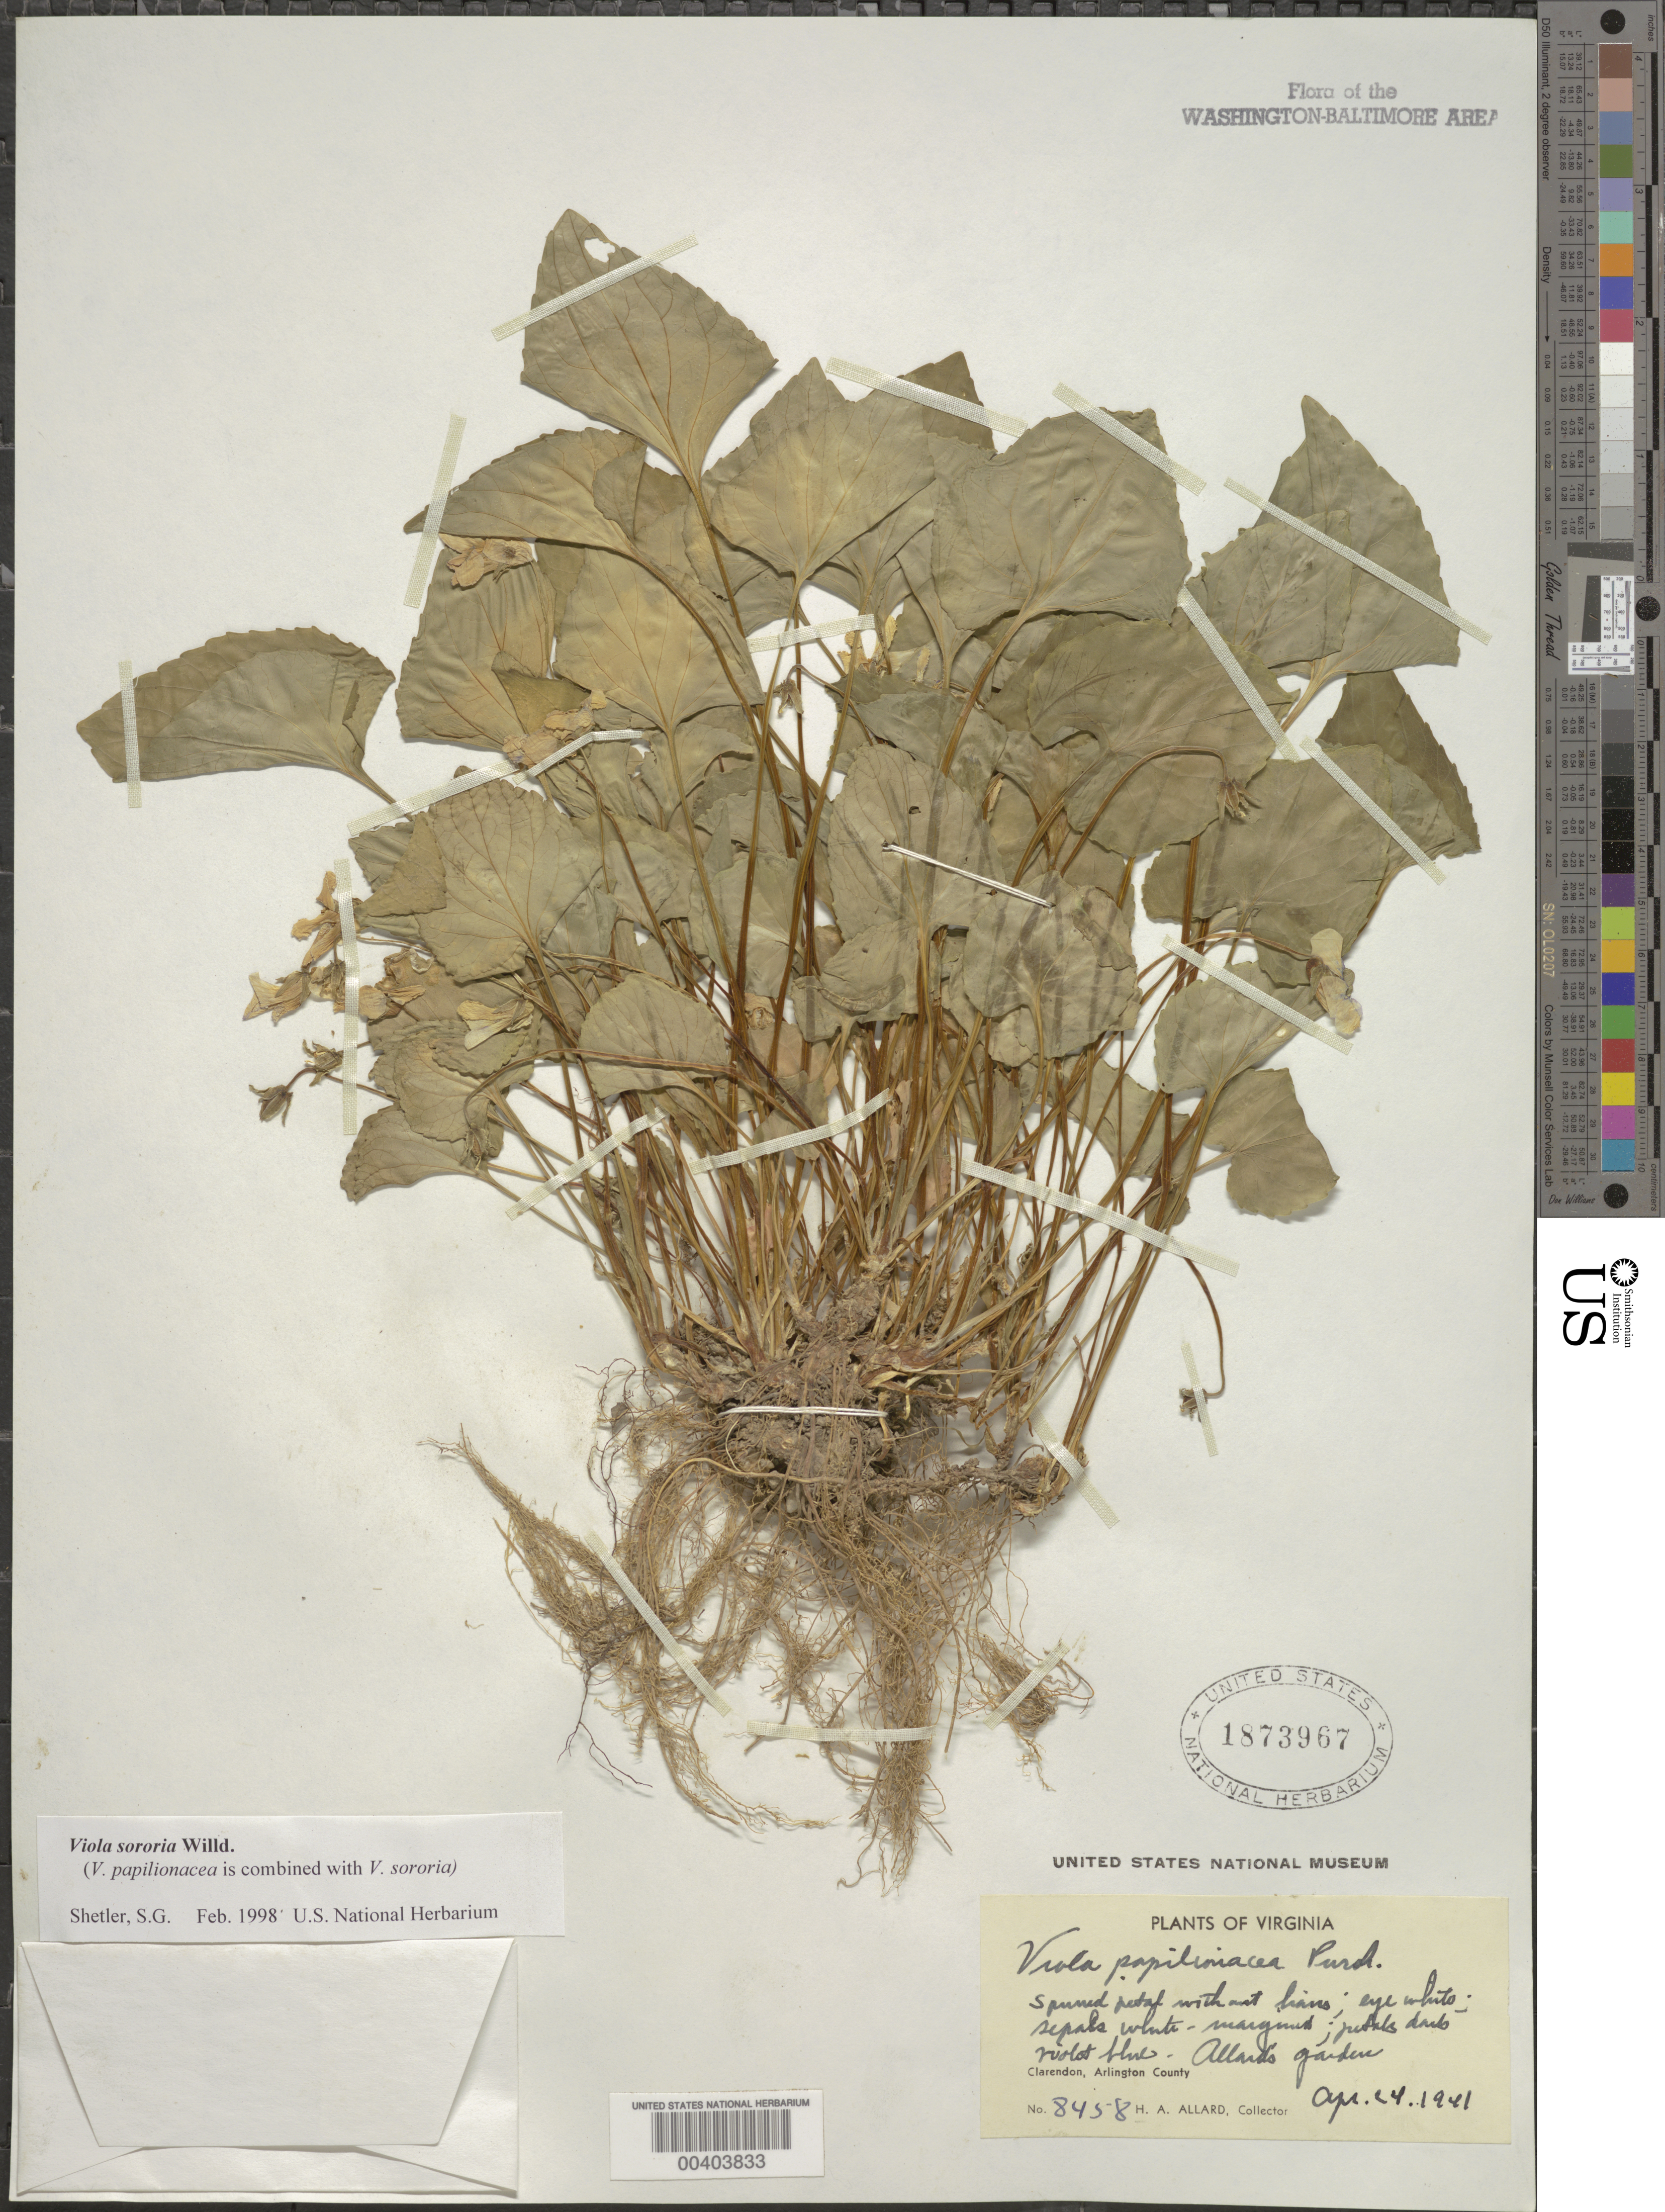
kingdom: Plantae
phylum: Tracheophyta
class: Magnoliopsida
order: Malpighiales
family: Violaceae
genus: Viola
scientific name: Viola sororia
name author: Willd.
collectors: H. A. Allard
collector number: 8458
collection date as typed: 24 Apr 1941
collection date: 1941-04-24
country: United States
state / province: Virginia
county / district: Arlington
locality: Clarendon, Allards garden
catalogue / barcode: US 1873967